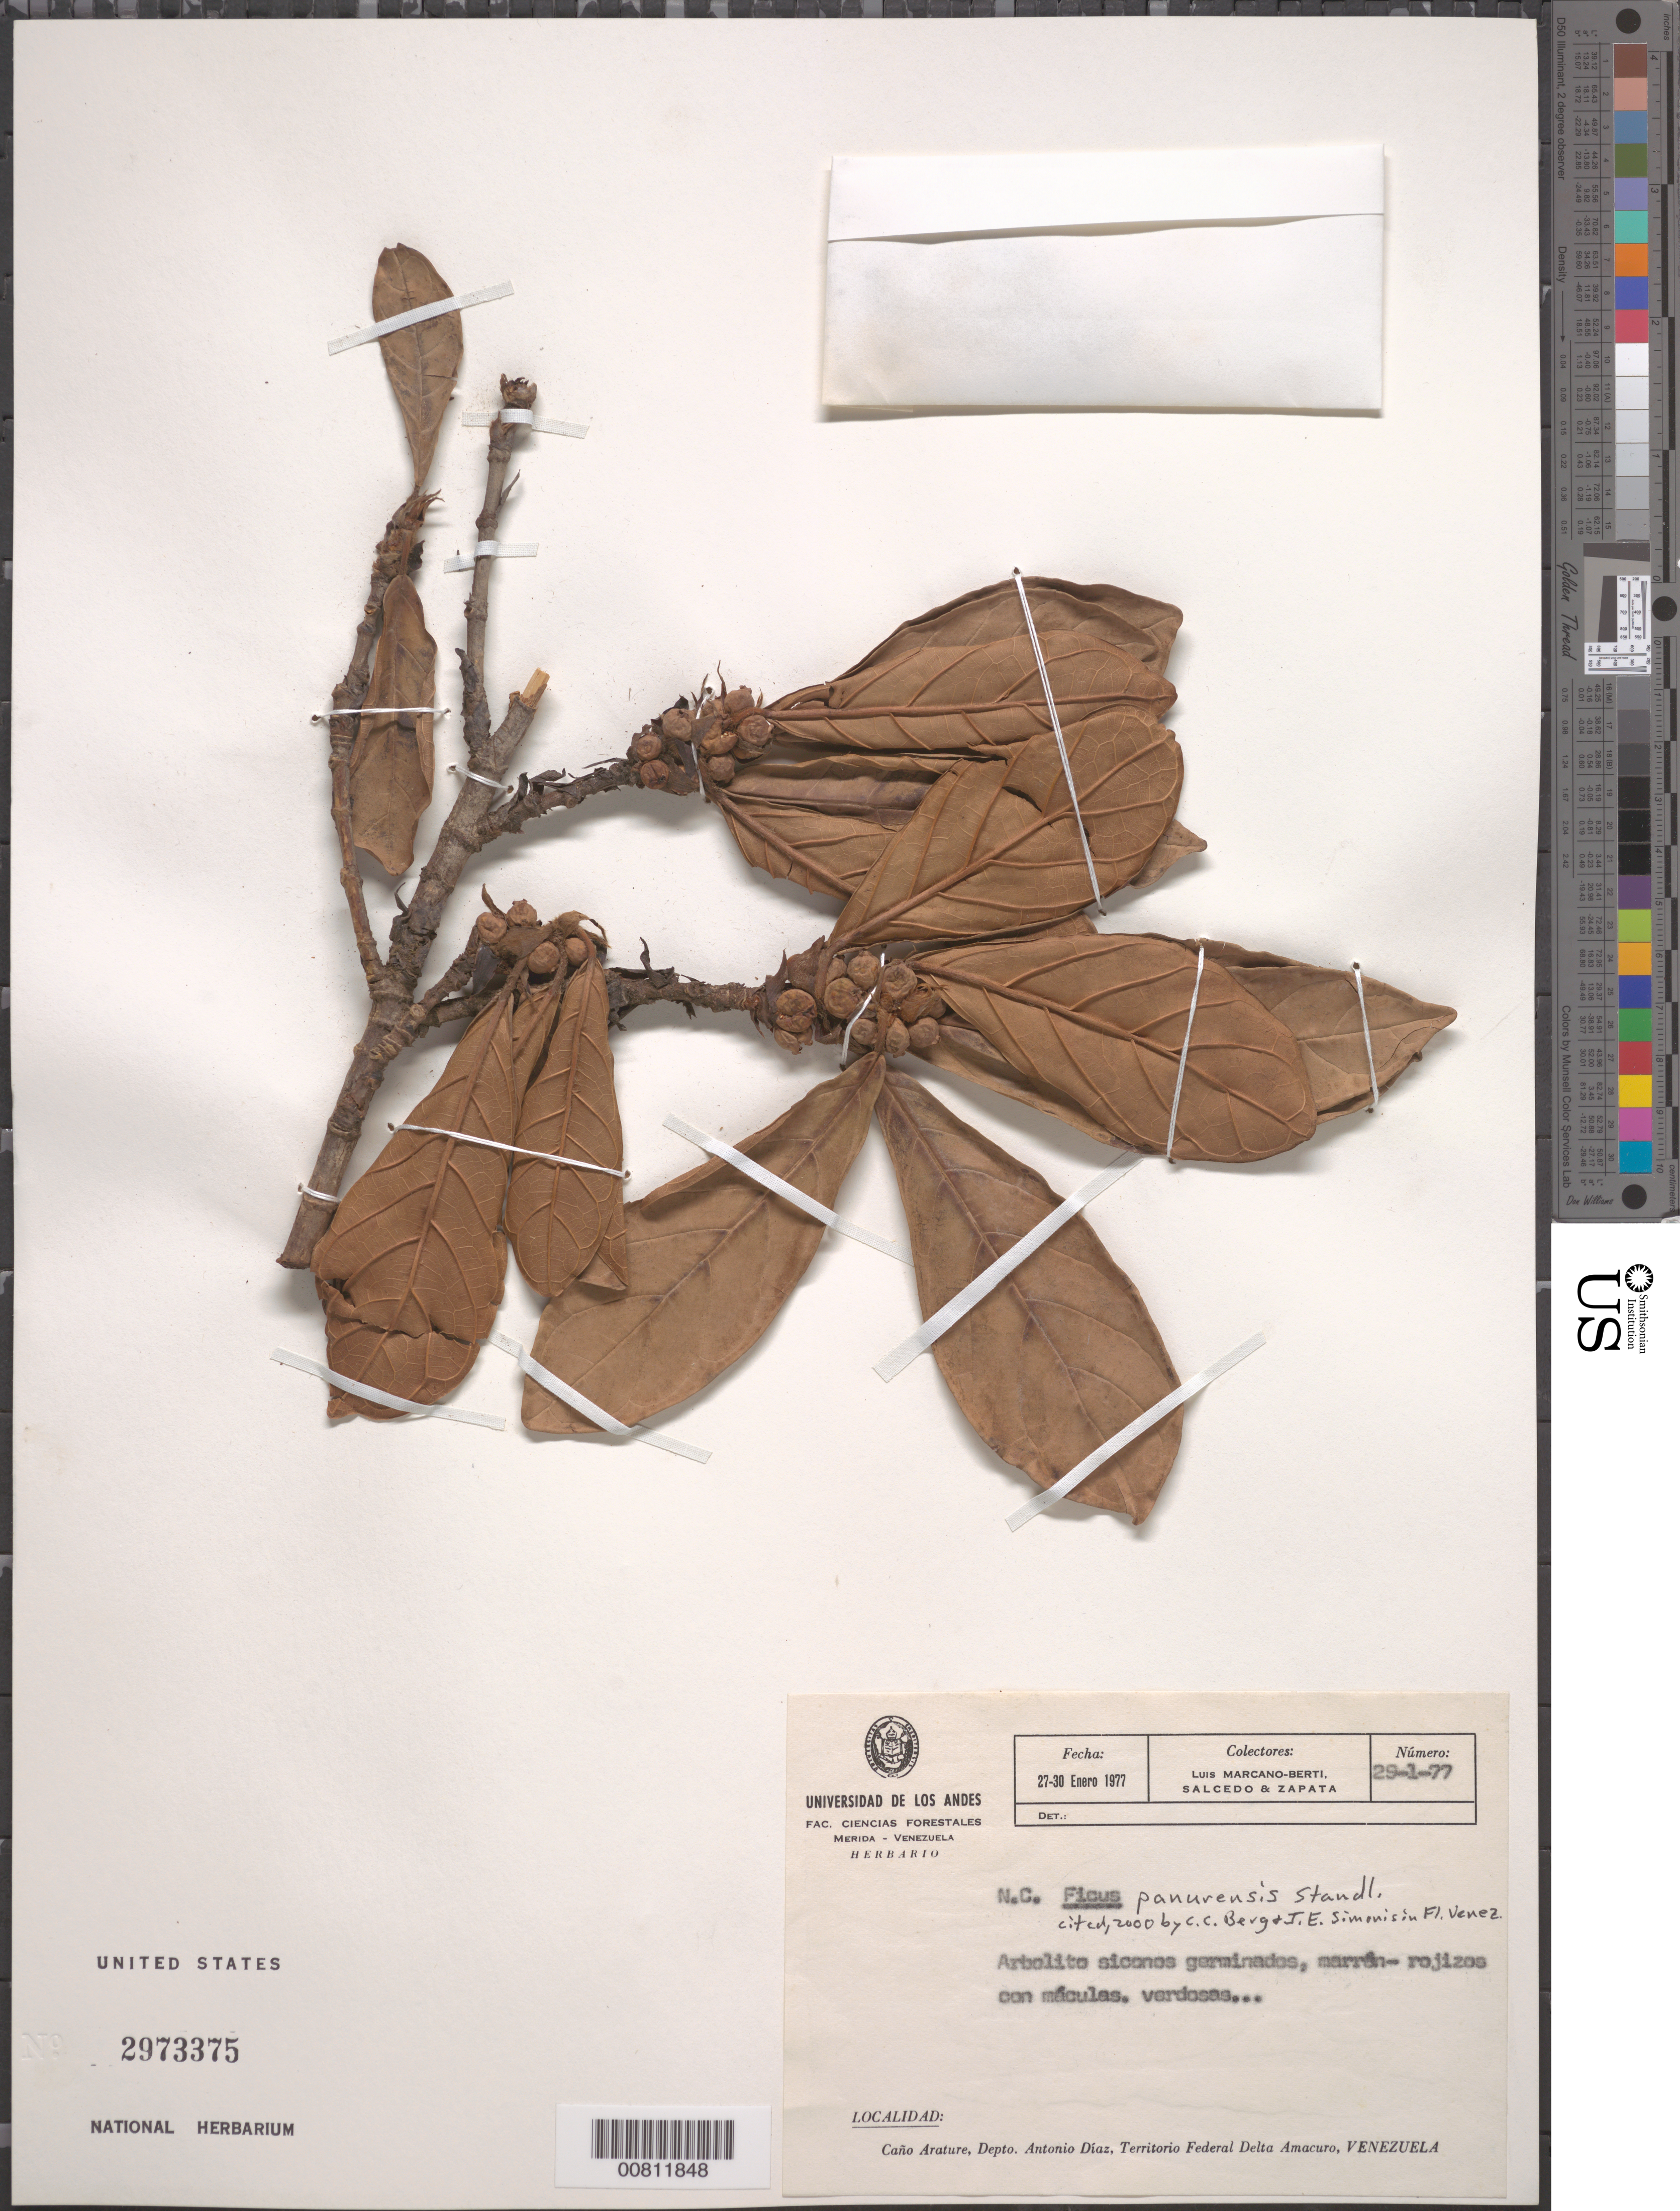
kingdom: Plantae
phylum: Tracheophyta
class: Magnoliopsida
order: Rosales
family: Moraceae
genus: Ficus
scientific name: Ficus panurensis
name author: Standl.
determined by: Berg, C. C.; Simonis, J. E.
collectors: L. Marcano-Berti, P. Salcedo & -. Zapata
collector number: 29 1.77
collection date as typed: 27-Jan-77 to 30-Jan-77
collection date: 1977-01-27/1977-01-30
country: Venezuela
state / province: Delta Amacuro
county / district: Antonio Díaz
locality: Caño Arature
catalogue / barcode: US 2973375